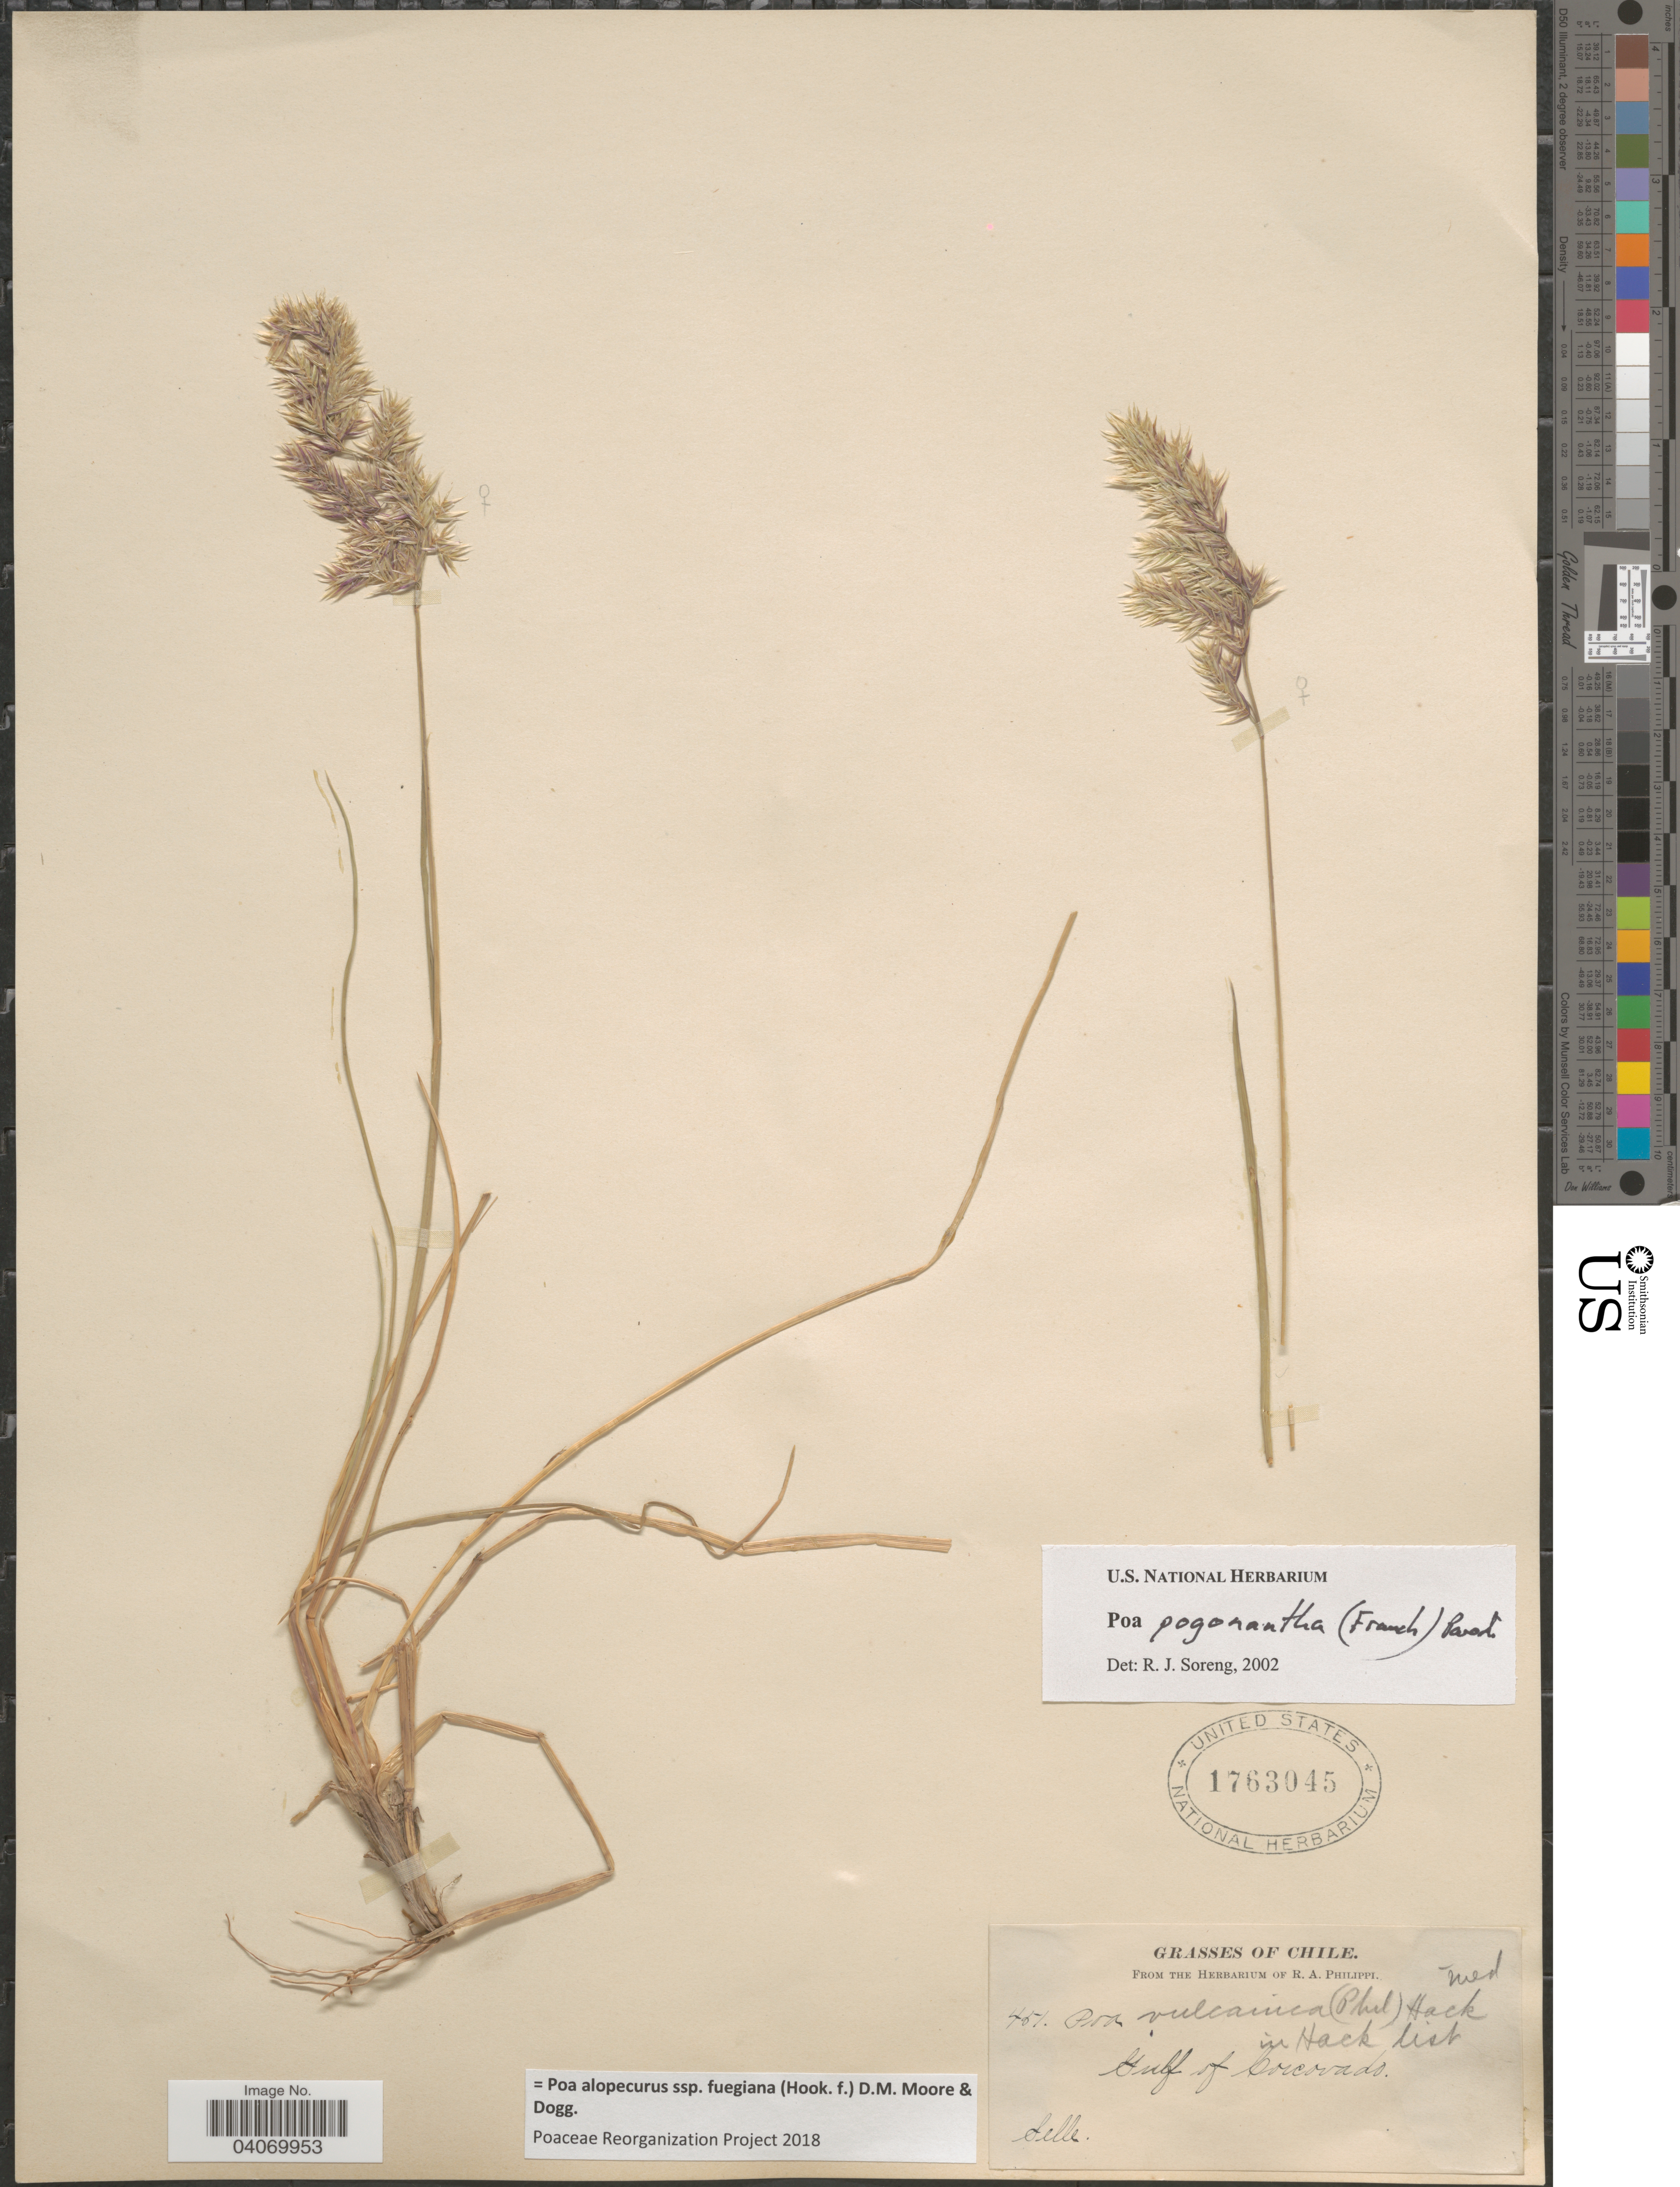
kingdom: Plantae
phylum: Tracheophyta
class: Liliopsida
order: Poales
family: Poaceae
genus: Poa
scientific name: Poa alopecurus subsp. fuegiana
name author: (Hook. f.) D.M. Moore & Dogg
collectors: Selle, --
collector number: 451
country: Chile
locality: Gulf of Corcovado.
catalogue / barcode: US 1763045